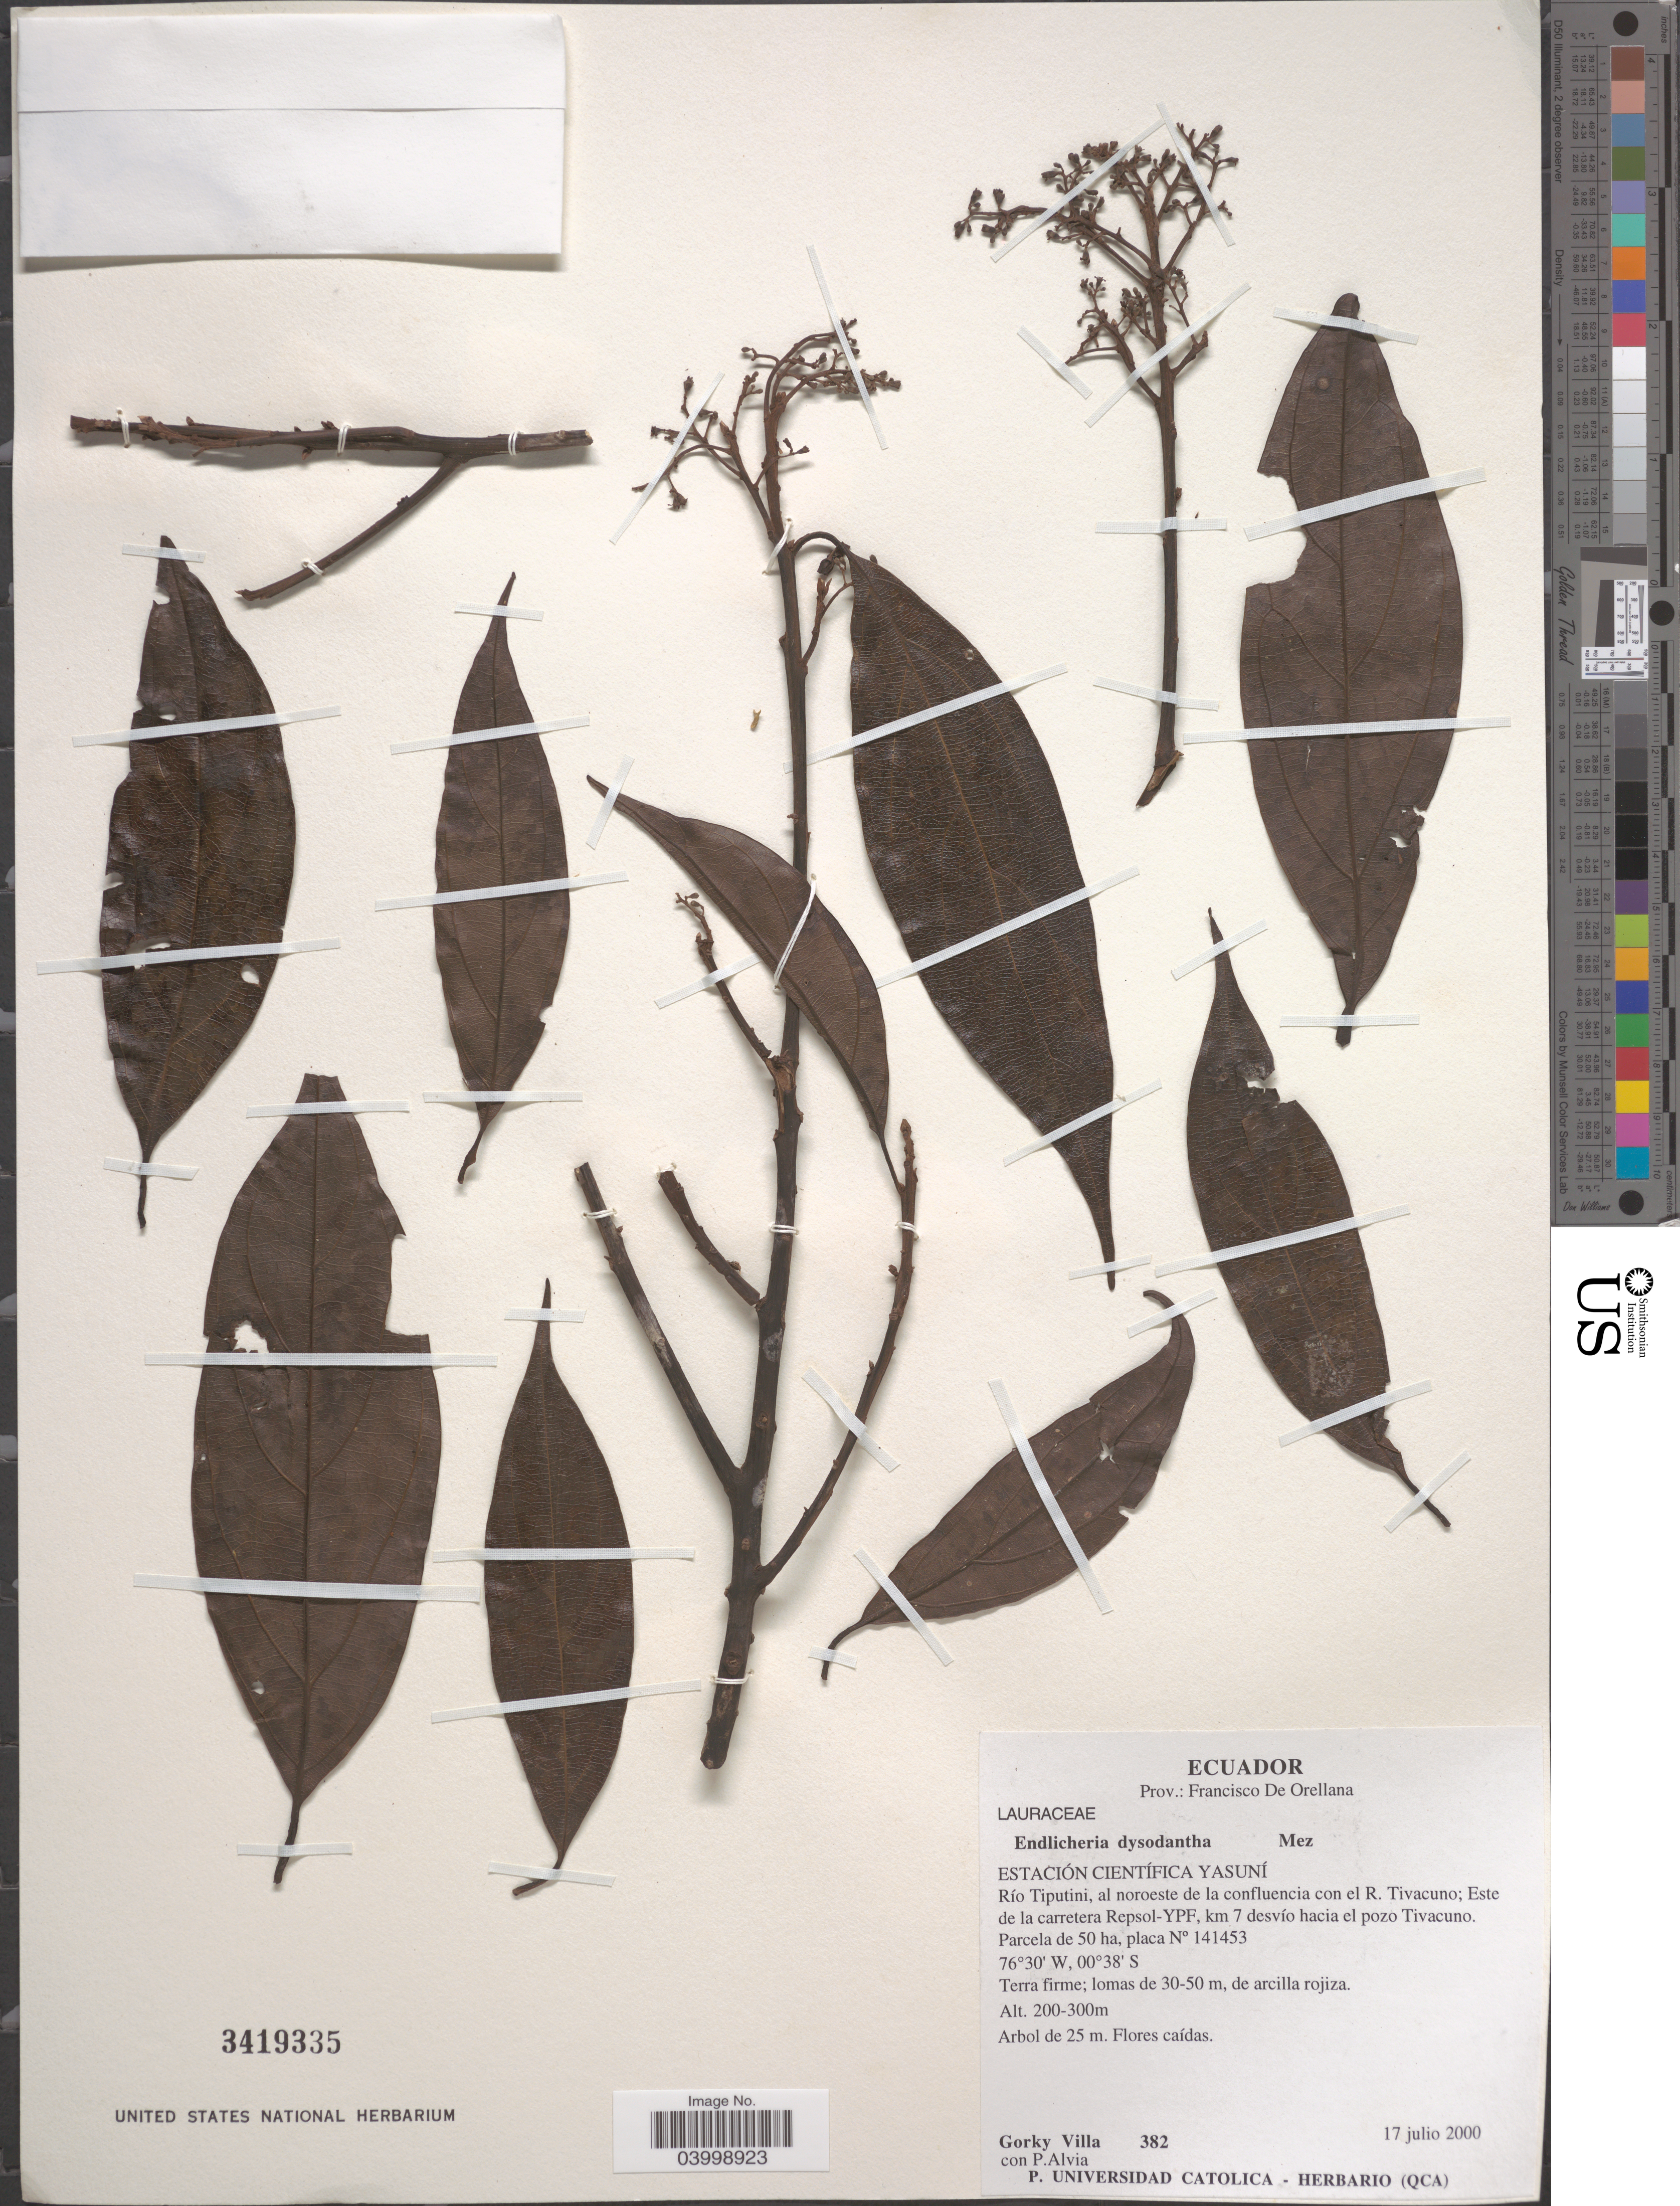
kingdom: Plantae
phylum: Tracheophyta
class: Magnoliopsida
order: Laurales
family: Lauraceae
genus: Endlicheria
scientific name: Endlicheria dysodantha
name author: Mez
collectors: G. Villa & P. Alvia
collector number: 382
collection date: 2000-07-17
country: Ecuador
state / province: Orellana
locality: Prov.: Francisco De Orellana. Estación Científica Yasuní. Río Tiputini, al noroeste de la confluencia con el R. Tivacuno; Este de la carretera Repsol-YPF, km 7 desvío hacia el pozo Tivacuno. Parcela de 50 ha, placa N° 141453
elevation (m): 200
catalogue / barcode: US 3419335